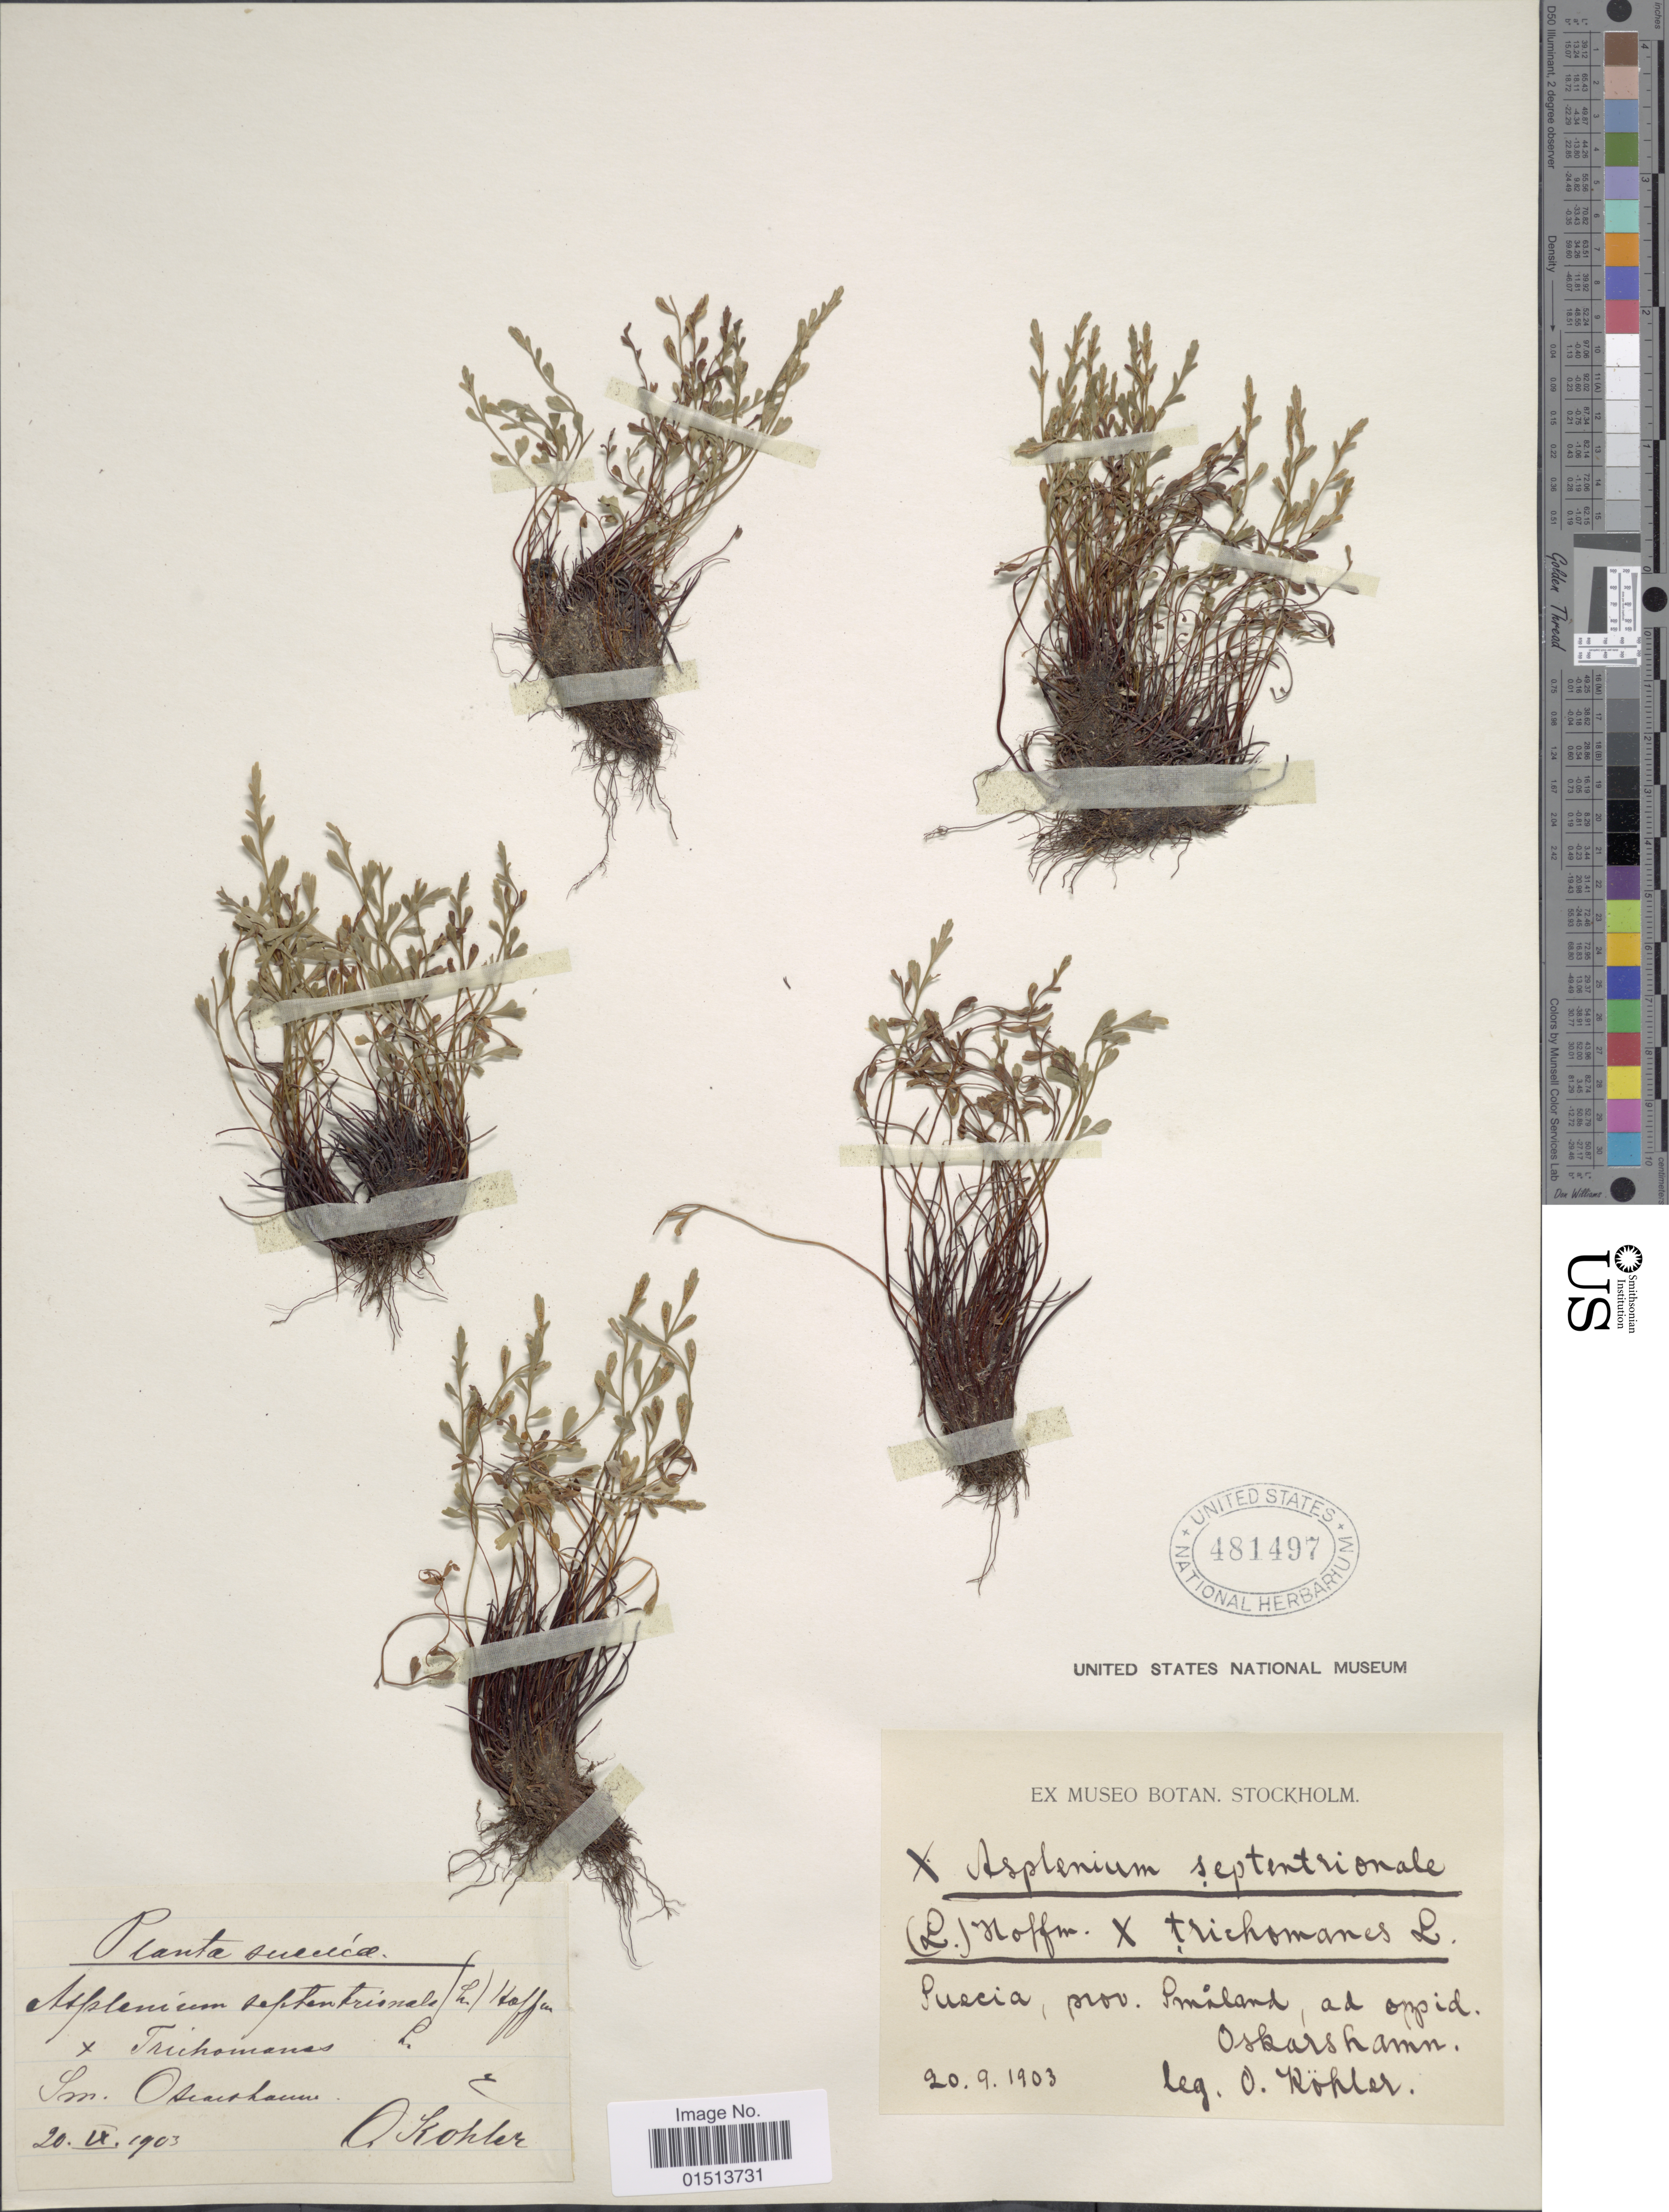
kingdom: Plantae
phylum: Tracheophyta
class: Polypodiopsida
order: Polypodiales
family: Aspleniaceae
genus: Asplenium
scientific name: Asplenium alternifolium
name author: Jacq.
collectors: O. Köhler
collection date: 1903-09-20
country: Sweden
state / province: Kalmar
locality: Småland. Oskarshamn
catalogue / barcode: US 481497